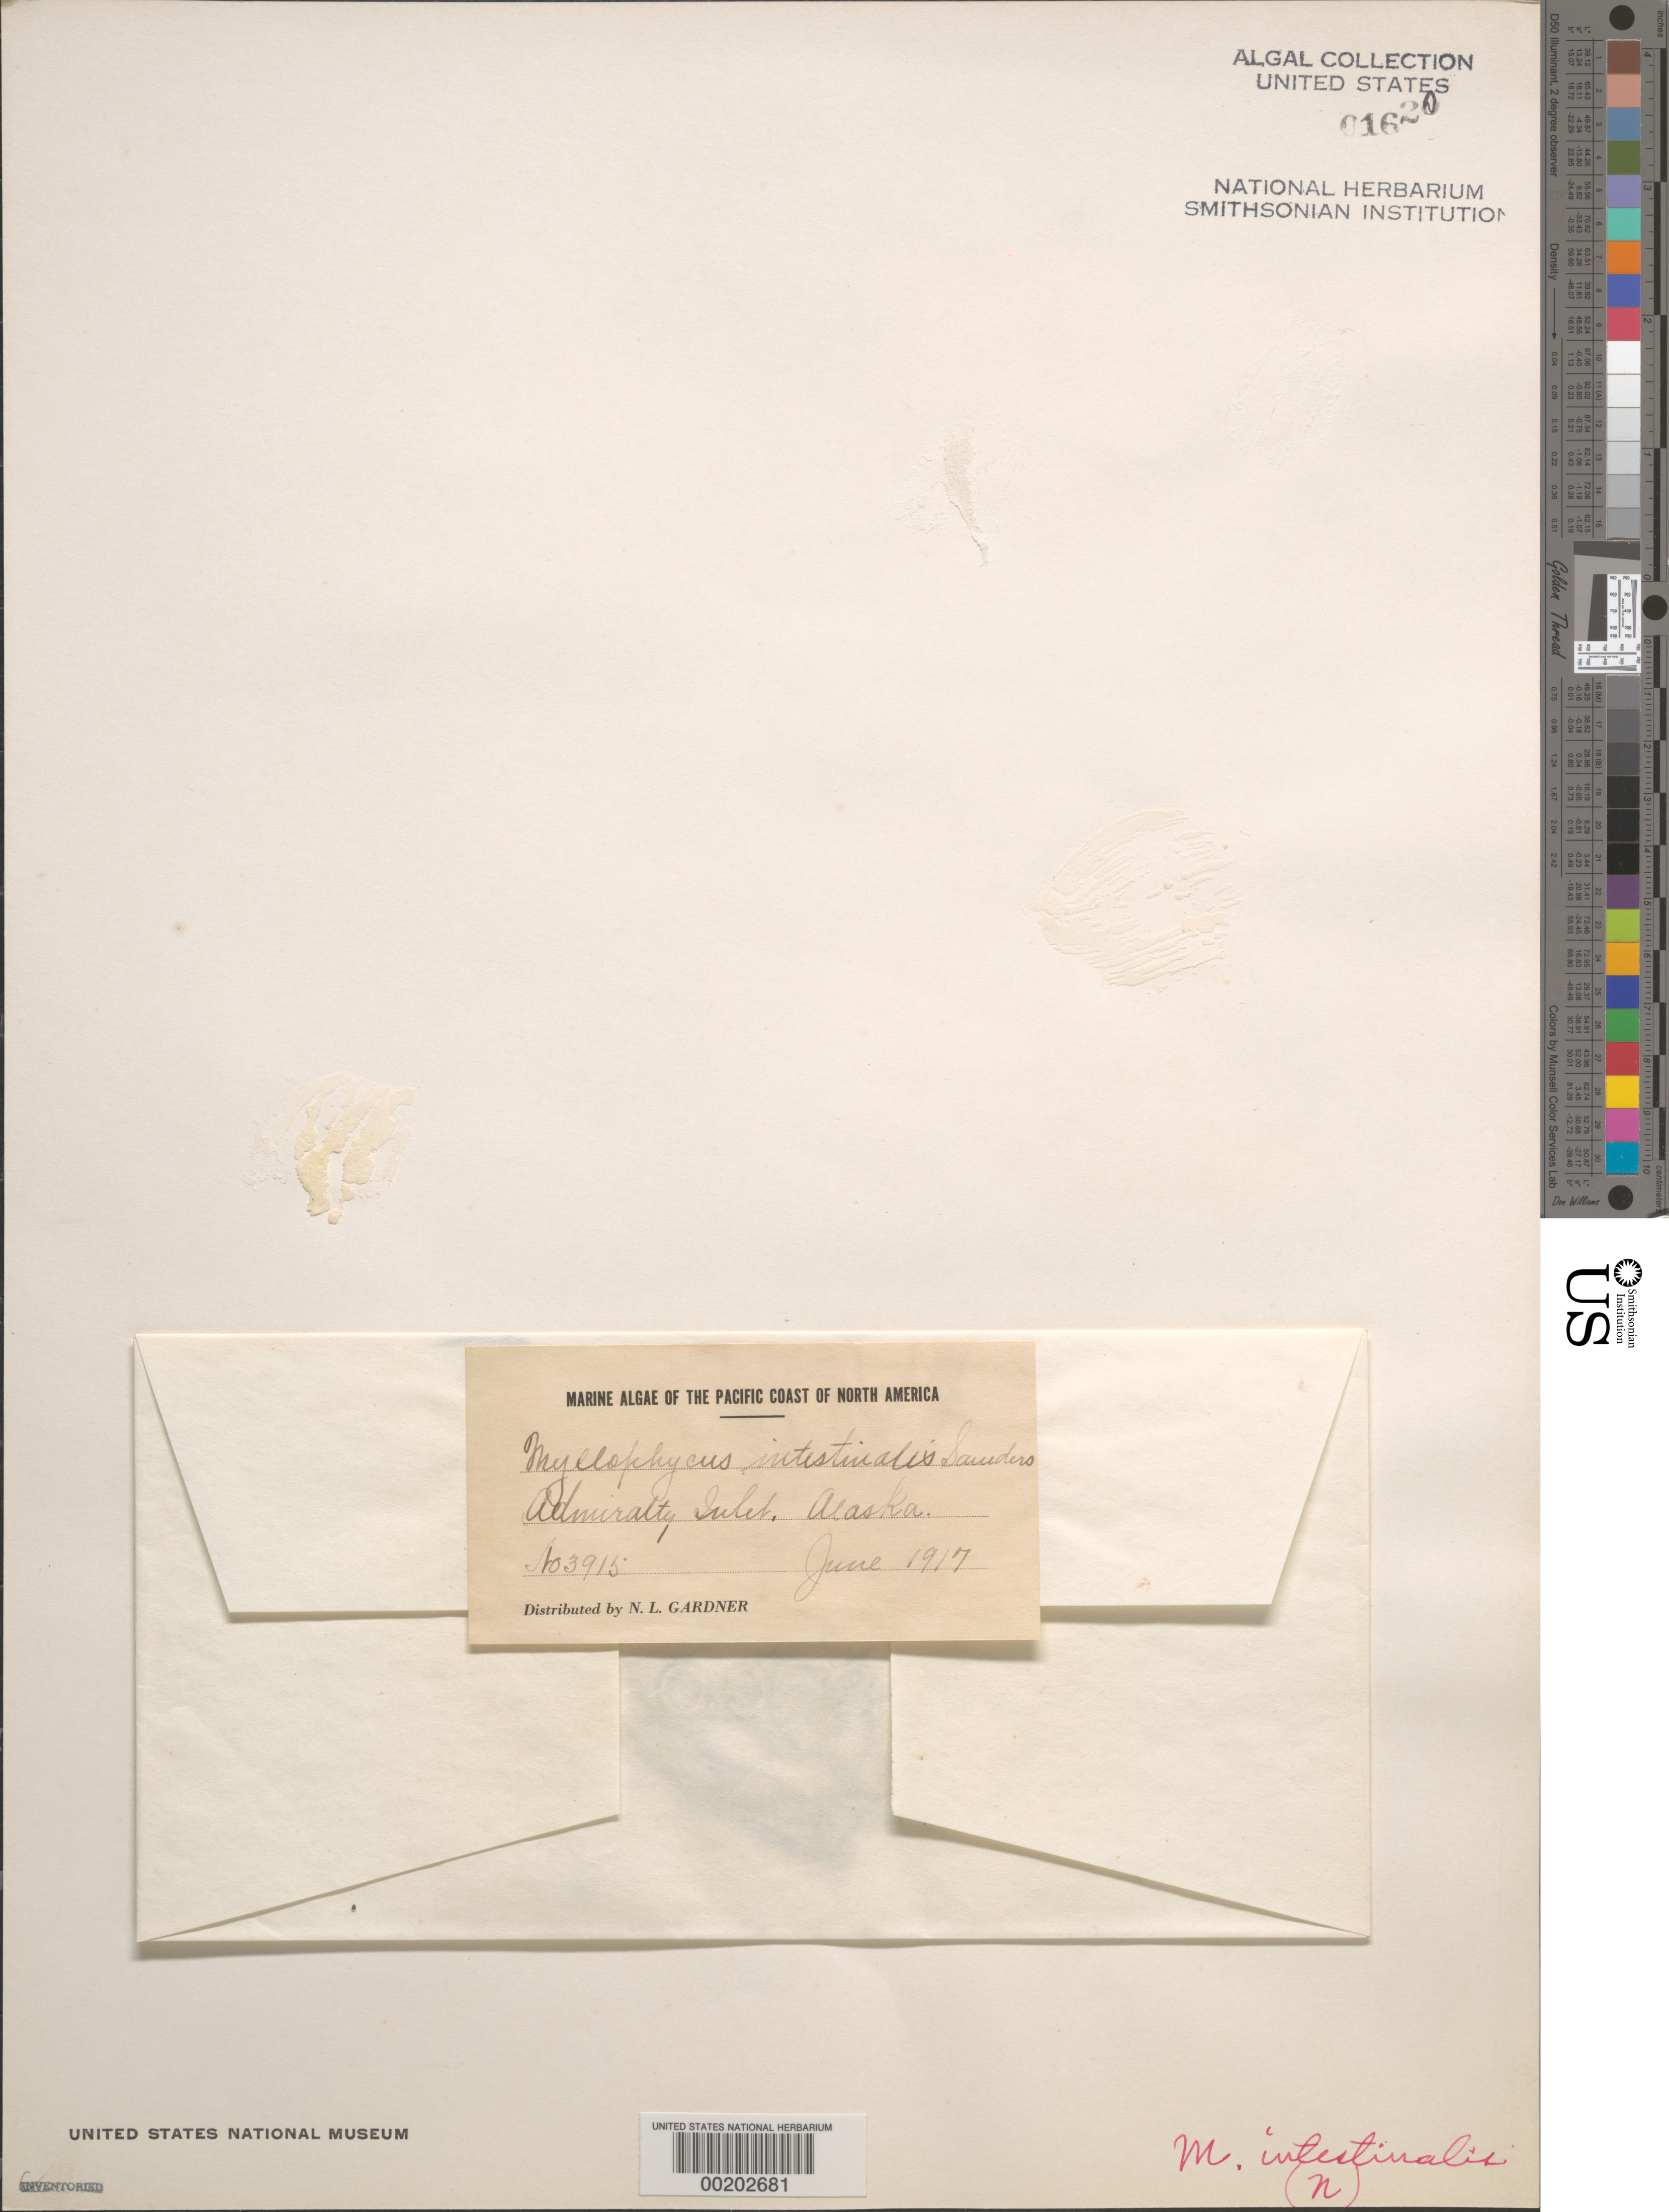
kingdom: Chromista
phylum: Ochrophyta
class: Phaeophyceae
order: Dictyosiphonales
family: Punctariaceae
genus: Melanosiphon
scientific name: Melanosiphon intestinalis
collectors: N. Gardner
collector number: NLG 3915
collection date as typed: Jun 1917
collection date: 1917-06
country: United States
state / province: Alaska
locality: Admiralty Inlet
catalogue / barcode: US 1620